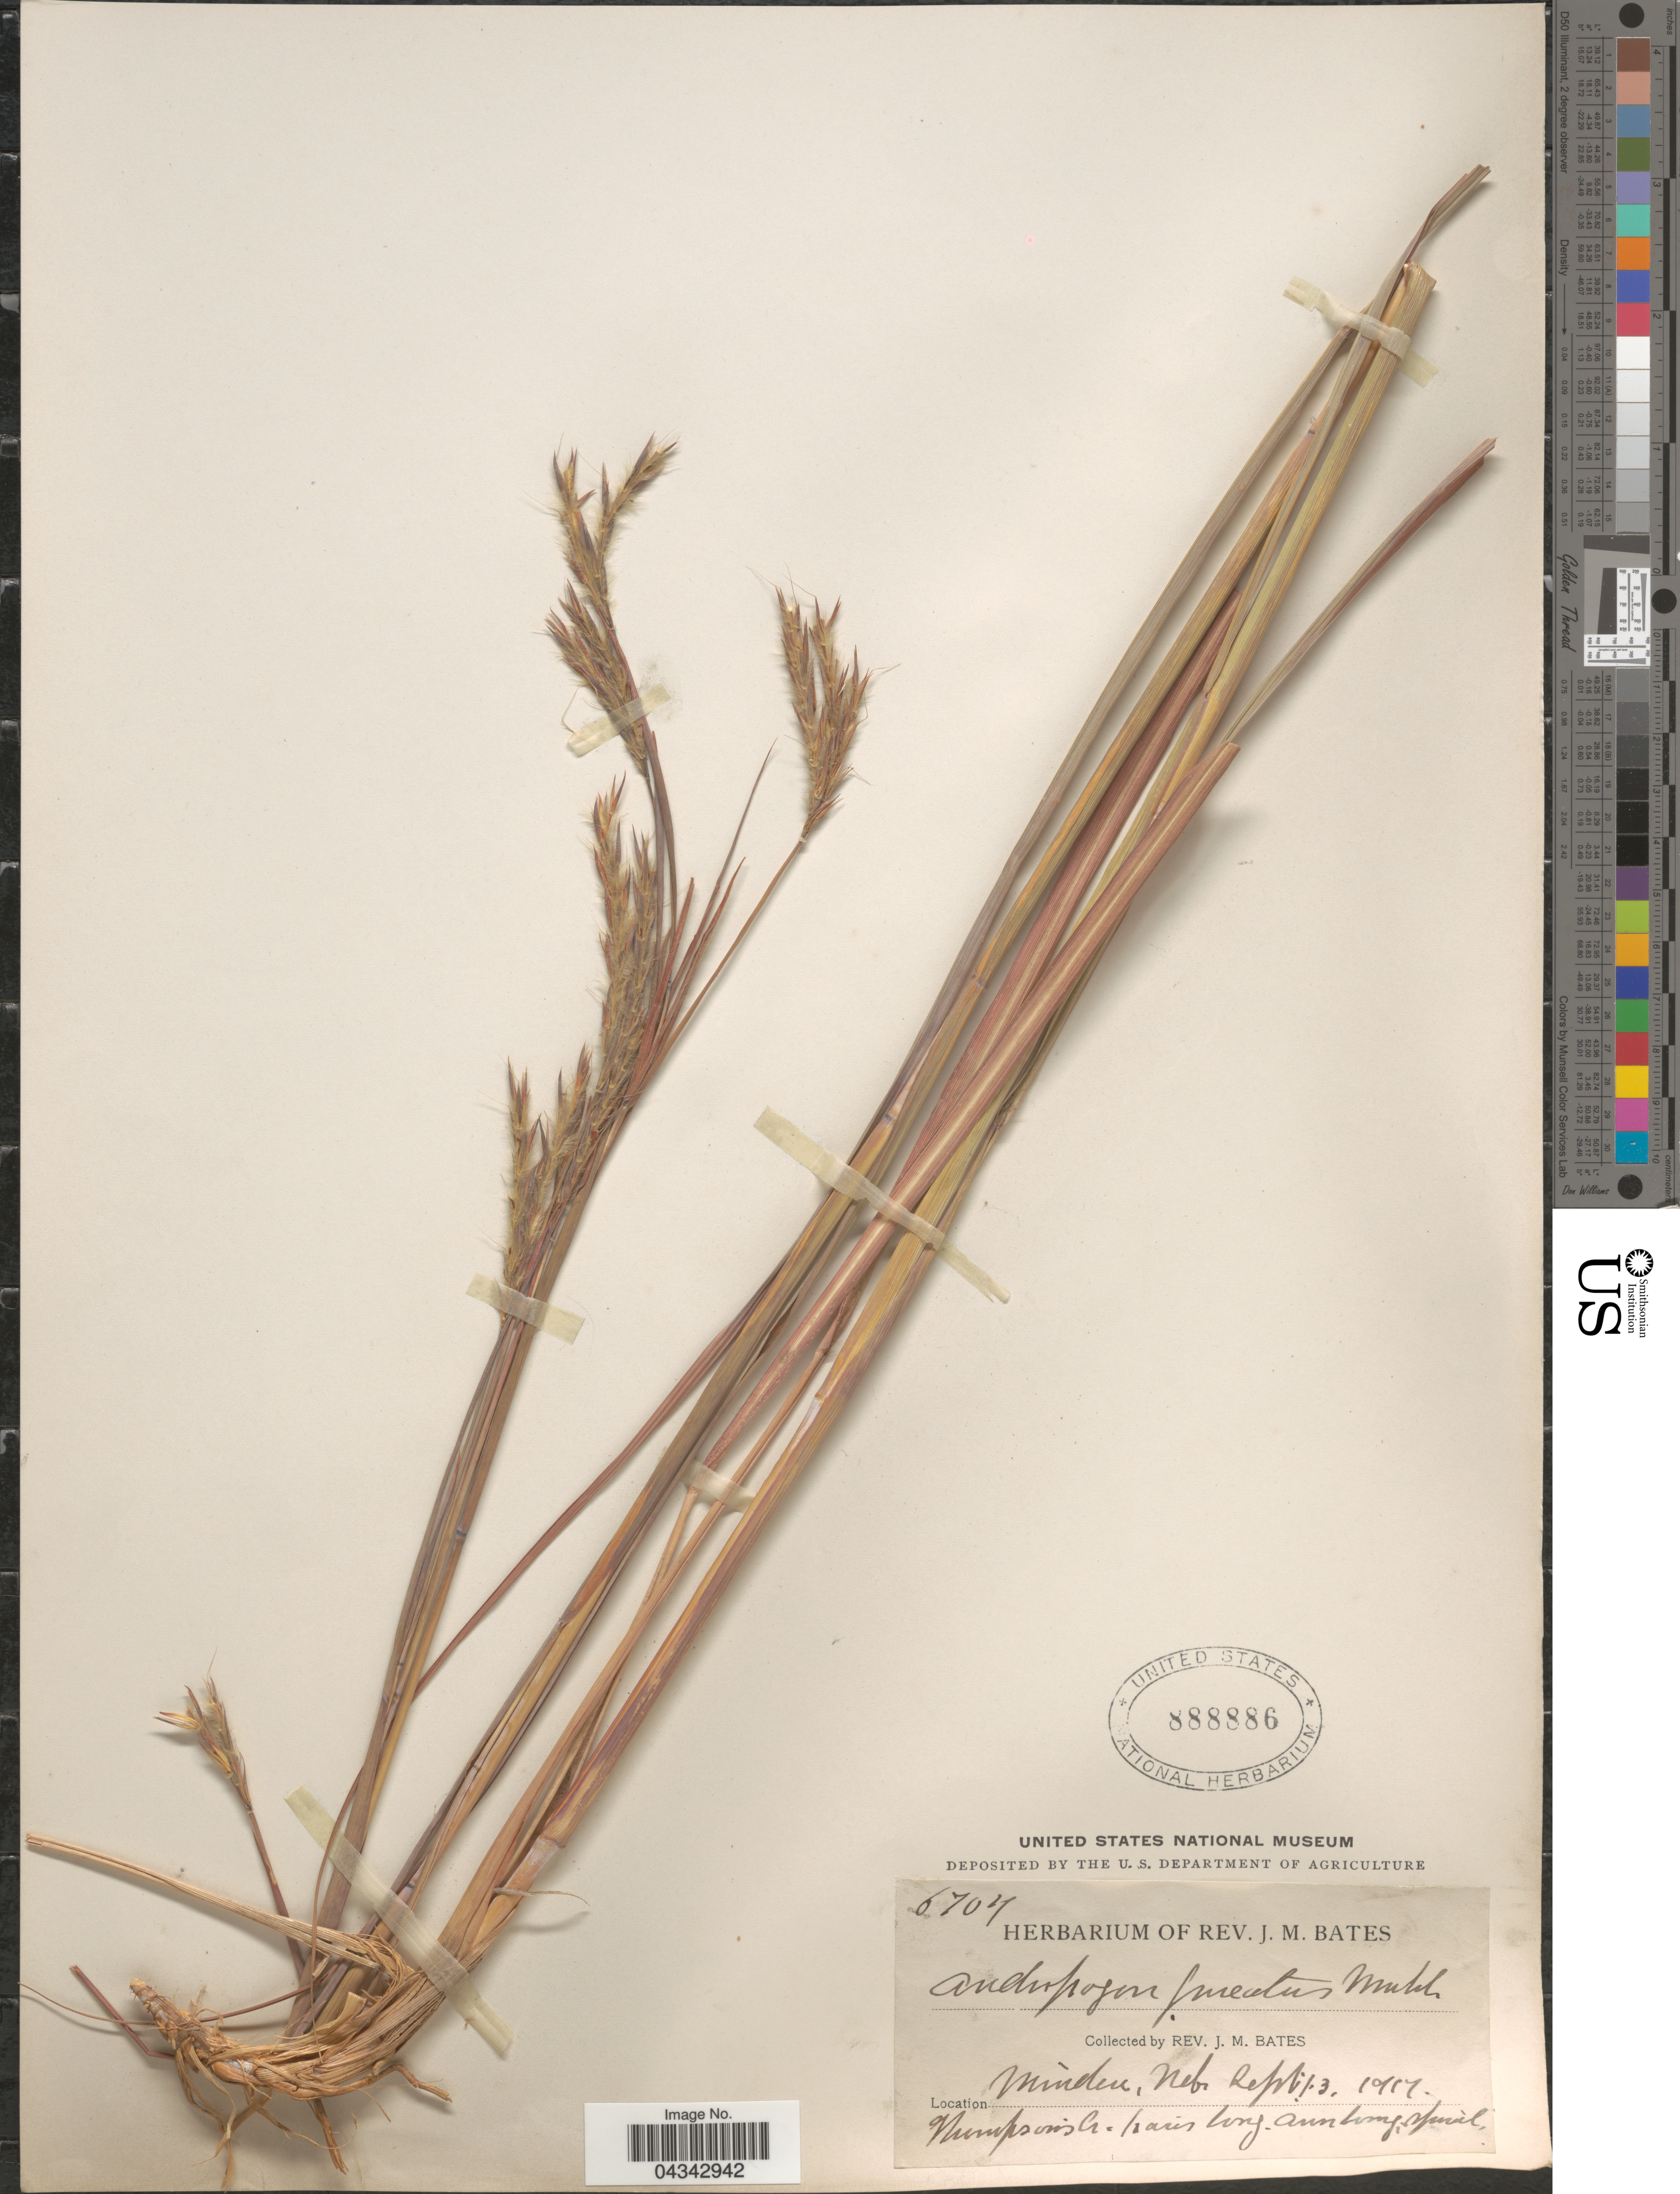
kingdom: Plantae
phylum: Tracheophyta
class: Liliopsida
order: Poales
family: Poaceae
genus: Andropogon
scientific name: Andropogon gerardii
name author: Vitman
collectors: J. Bates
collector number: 6704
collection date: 1917-09-13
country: United States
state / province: Nebraska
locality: Minden. Thompson's Cr.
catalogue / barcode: US 888886